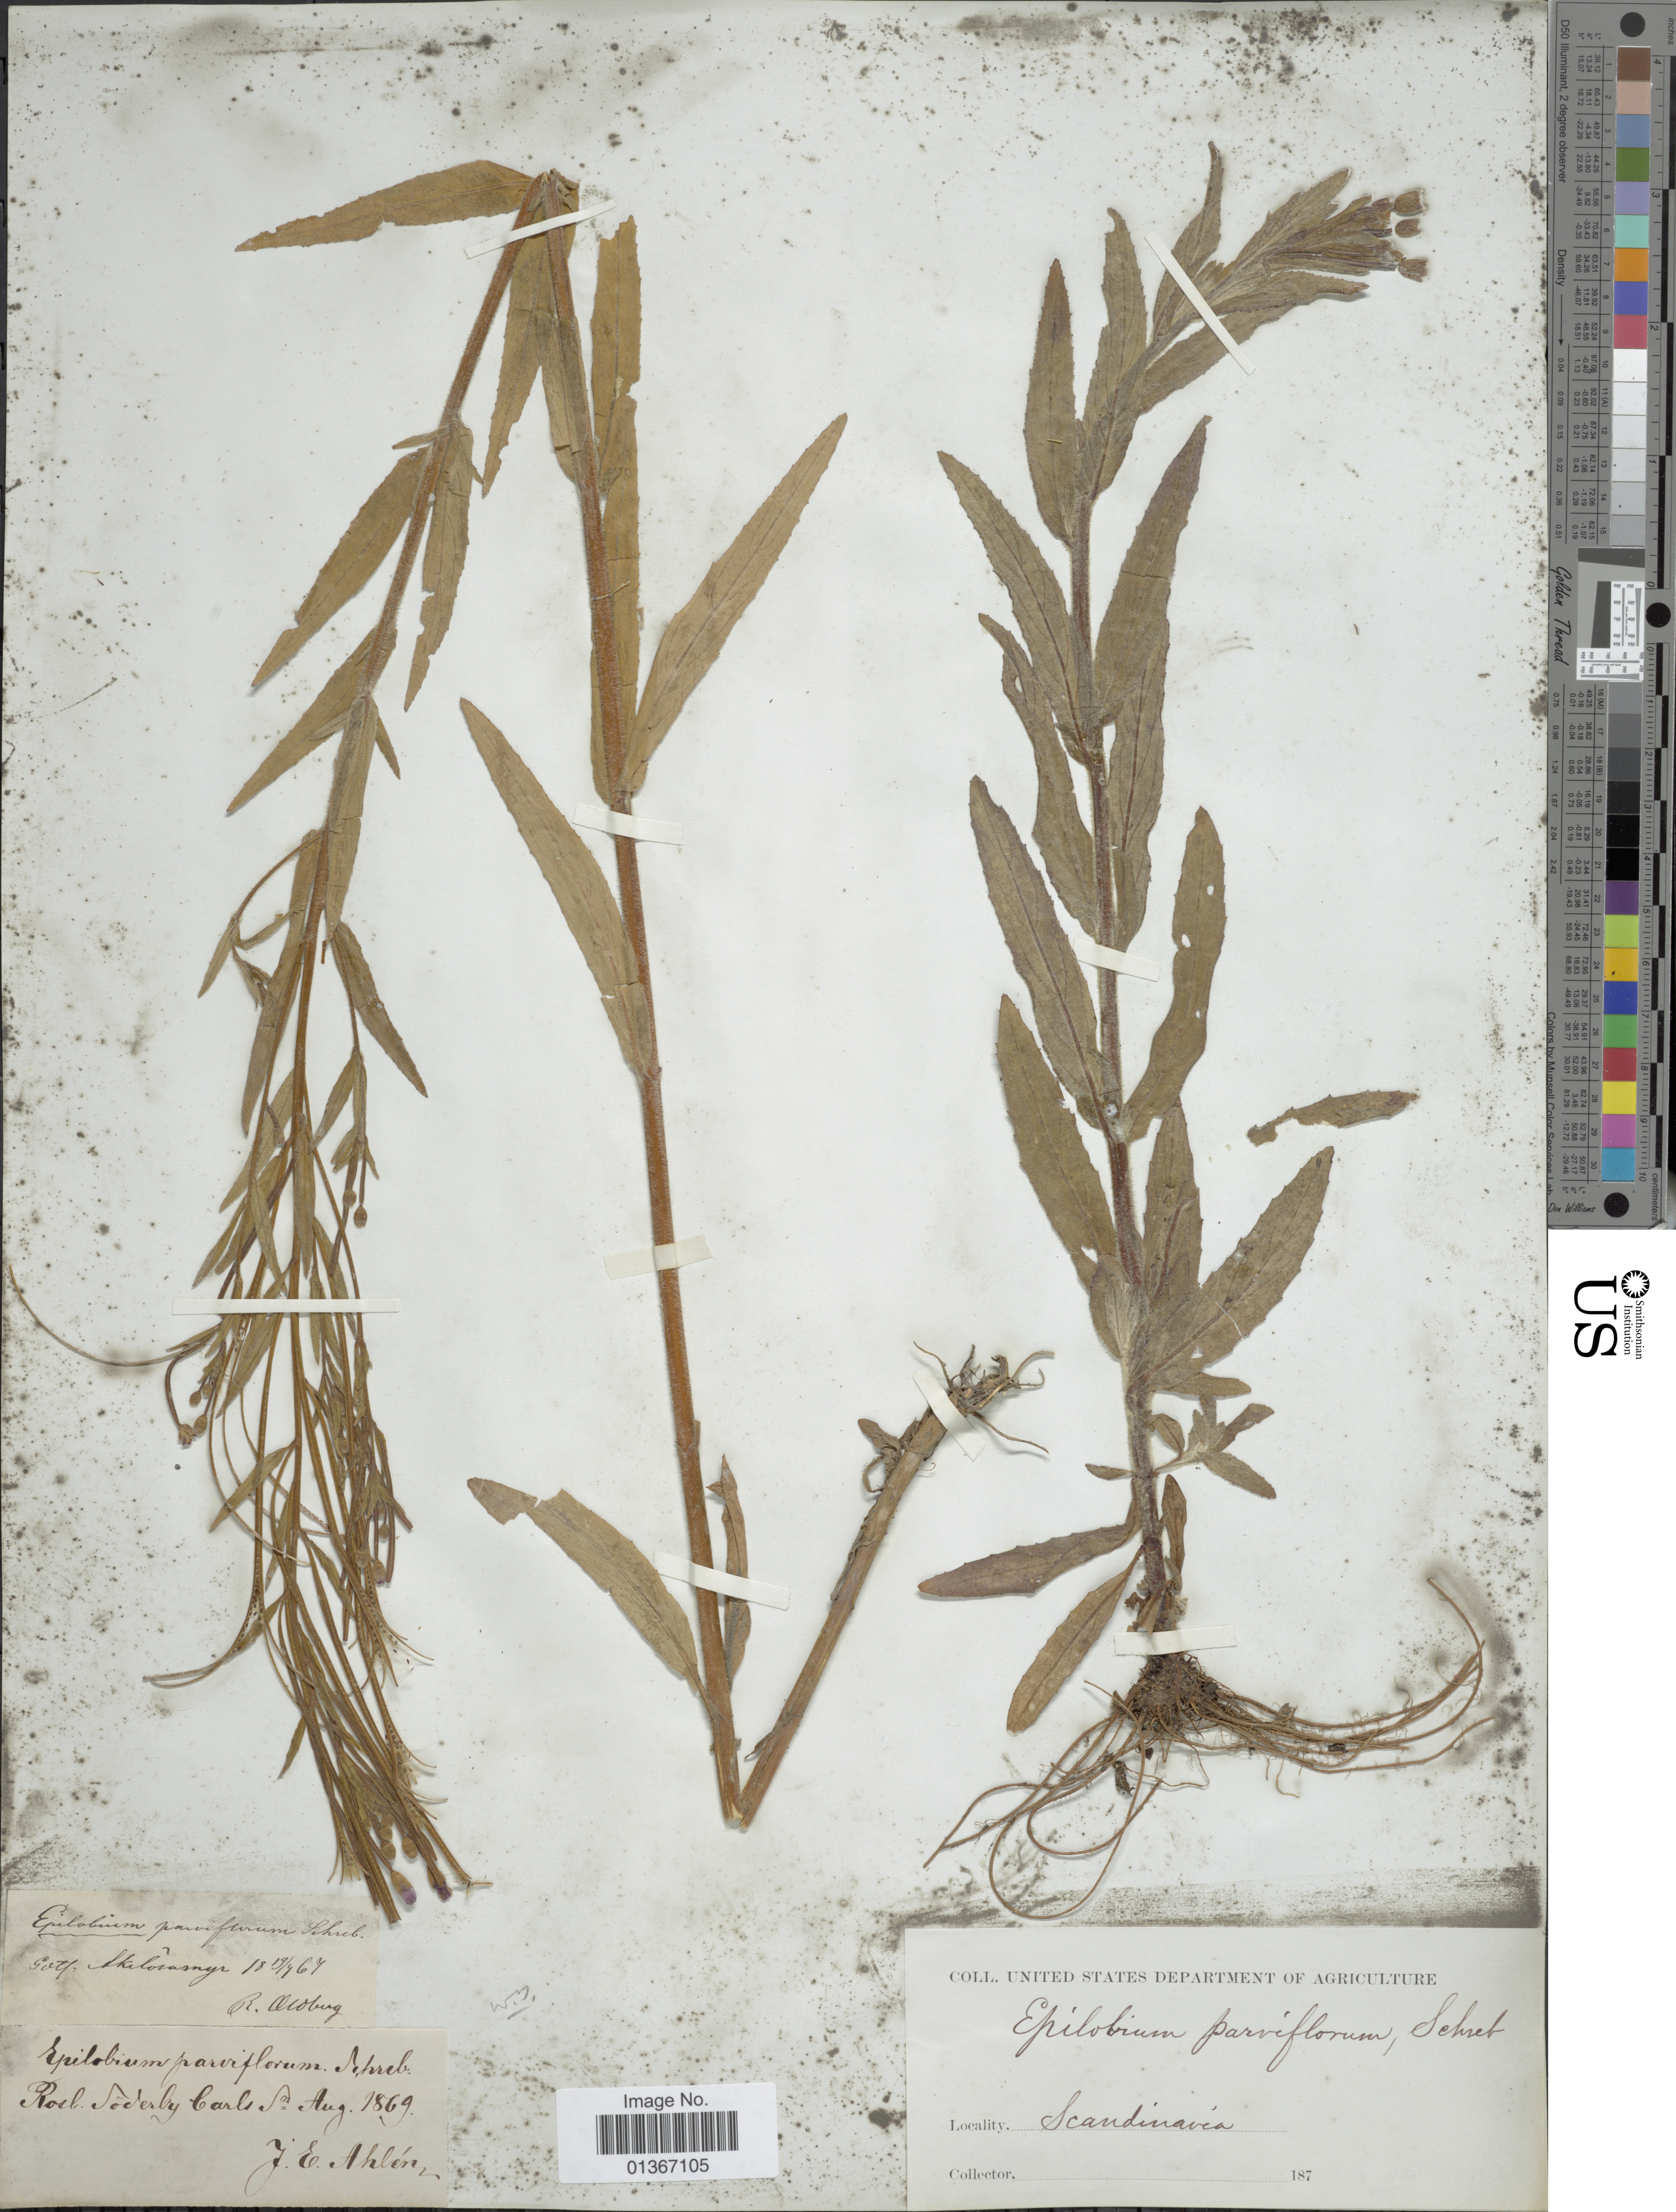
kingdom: Plantae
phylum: Tracheophyta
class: Magnoliopsida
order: Myrtales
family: Onagraceae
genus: Epilobium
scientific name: Epilobium parviflorum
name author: Schreb.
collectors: H. E. Ahles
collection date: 1867-07-19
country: Sweden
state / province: Gotland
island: Gotland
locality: Scandiinavia, Skilosasmyr. [interpreted]